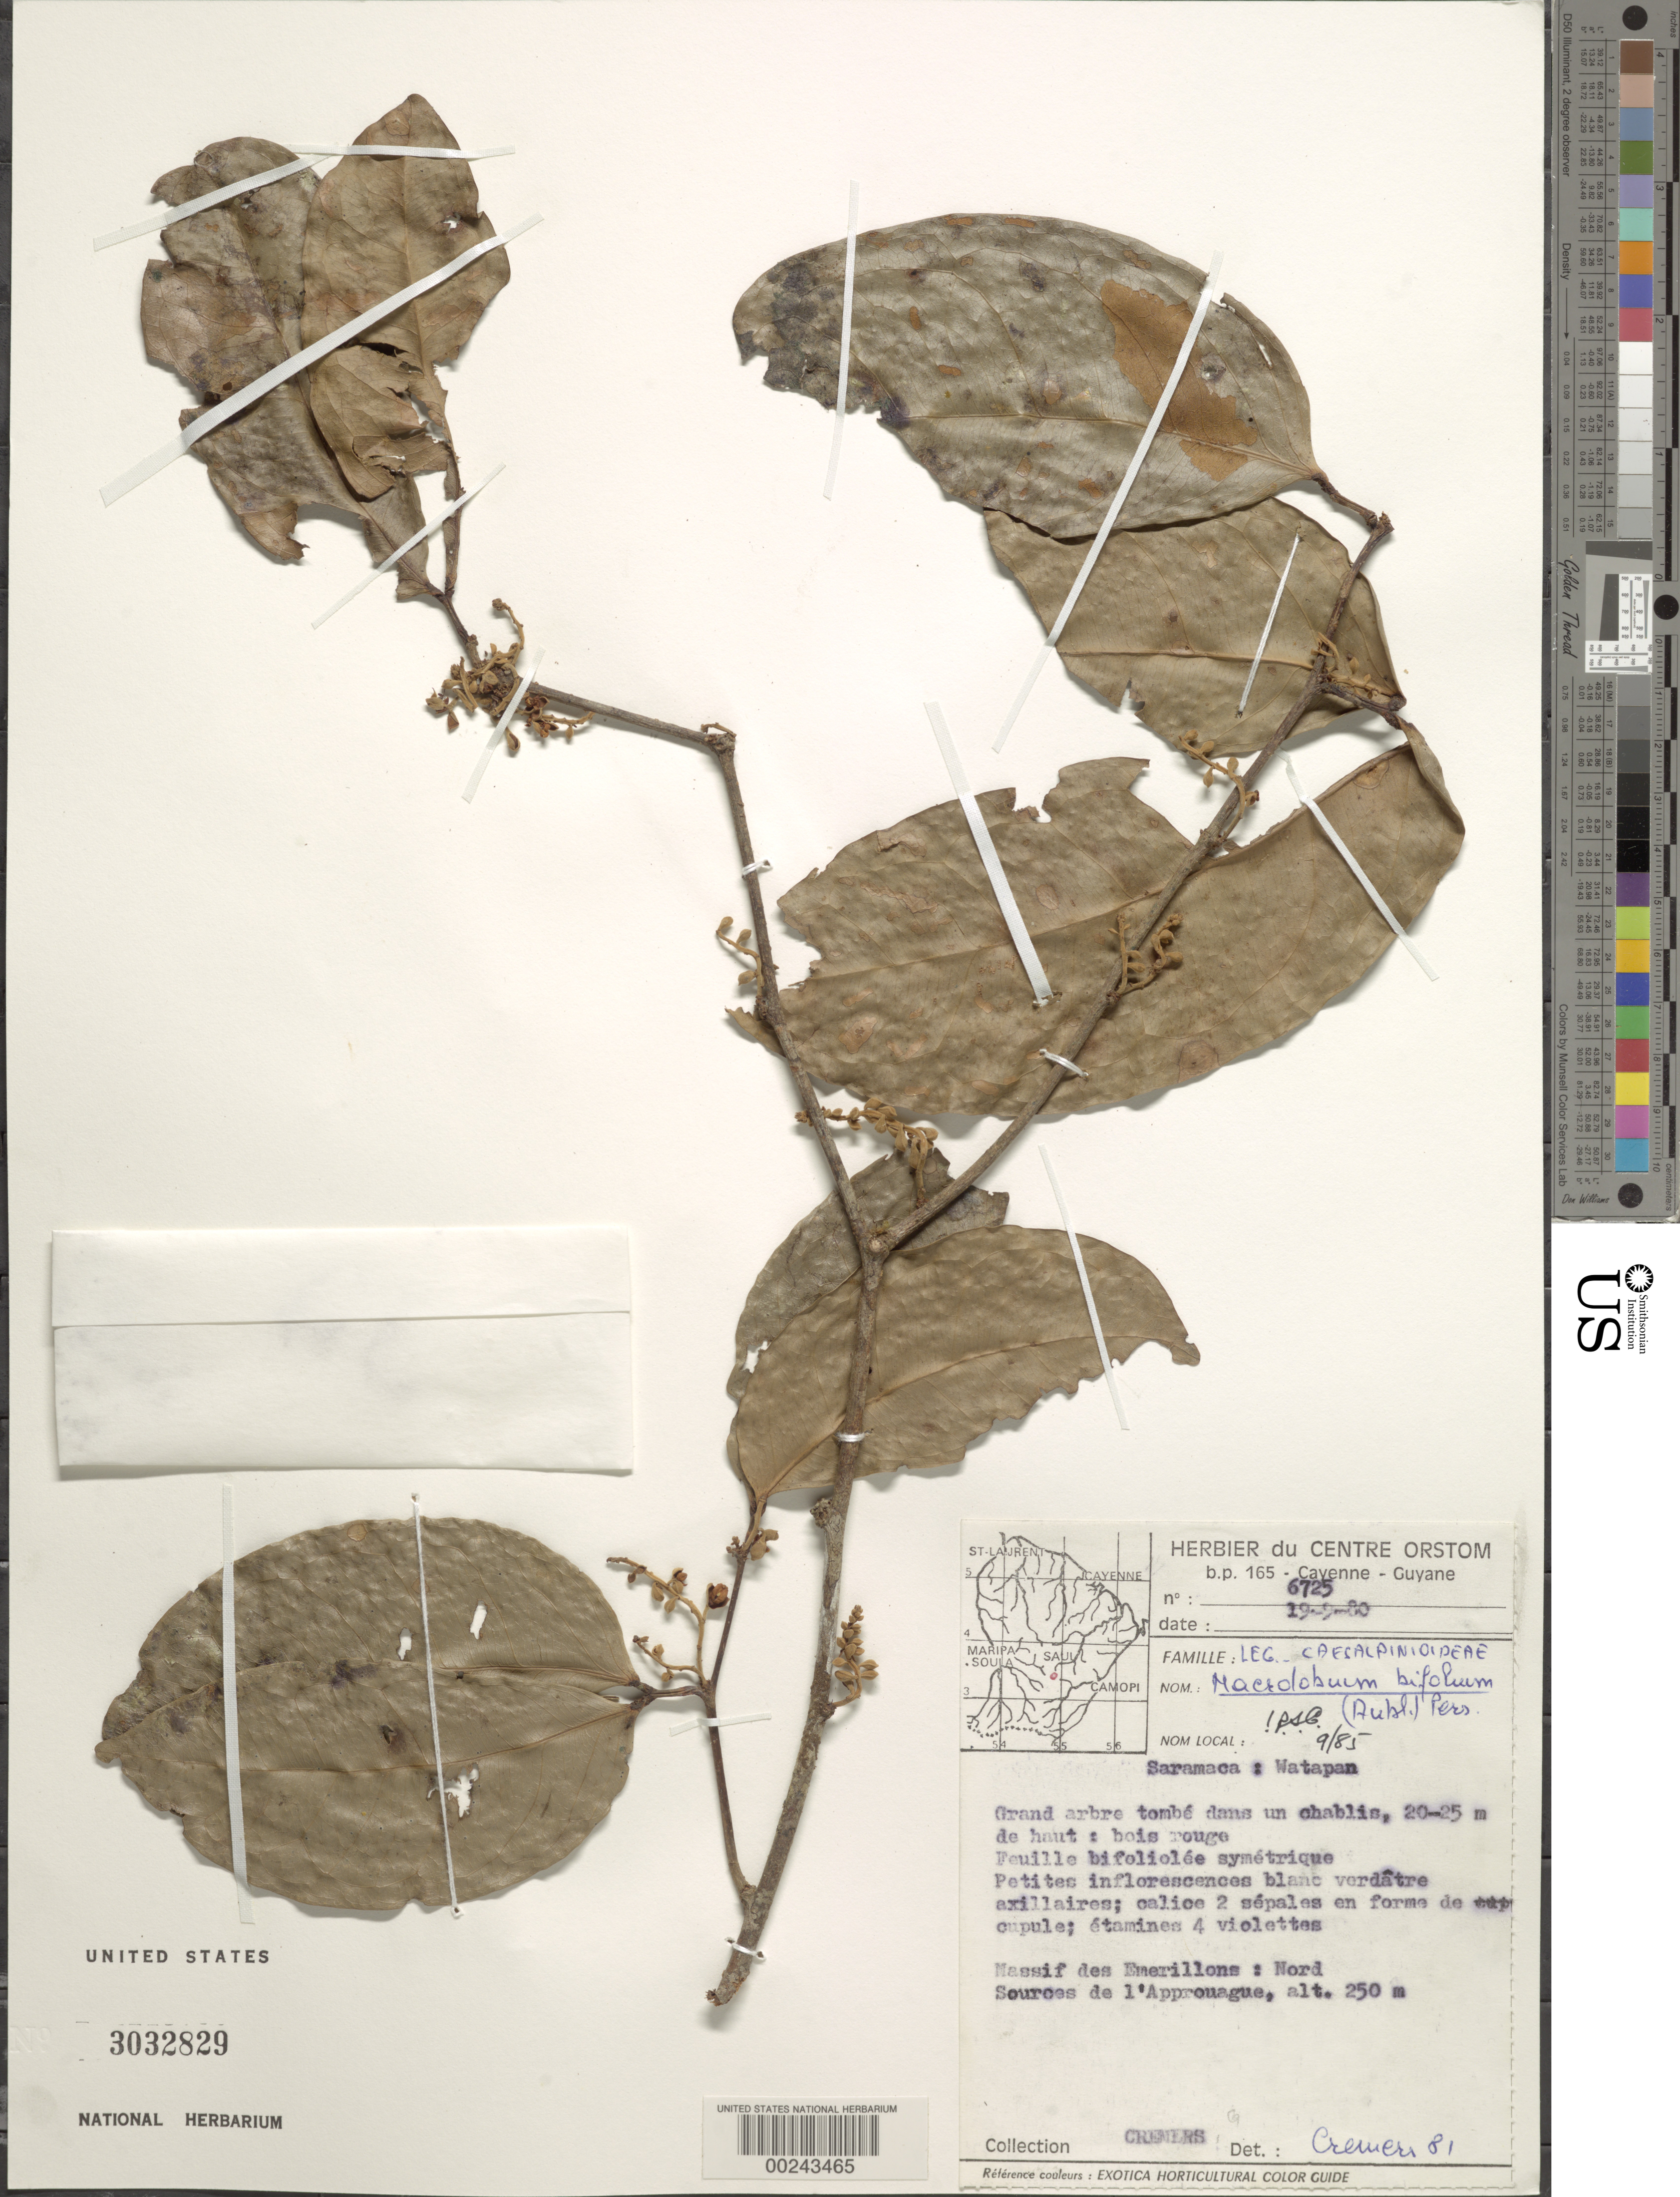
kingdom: Plantae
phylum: Tracheophyta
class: Magnoliopsida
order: Fabales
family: Fabaceae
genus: Macrolobium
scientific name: Macrolobium bifolium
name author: (Aubl.) Pers.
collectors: G. Cremers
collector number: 6725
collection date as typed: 19 Sep 1980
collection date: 1980-09-19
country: French Guiana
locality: Massif des emerillons: nord sources de l'approuague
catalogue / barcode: US 3032829